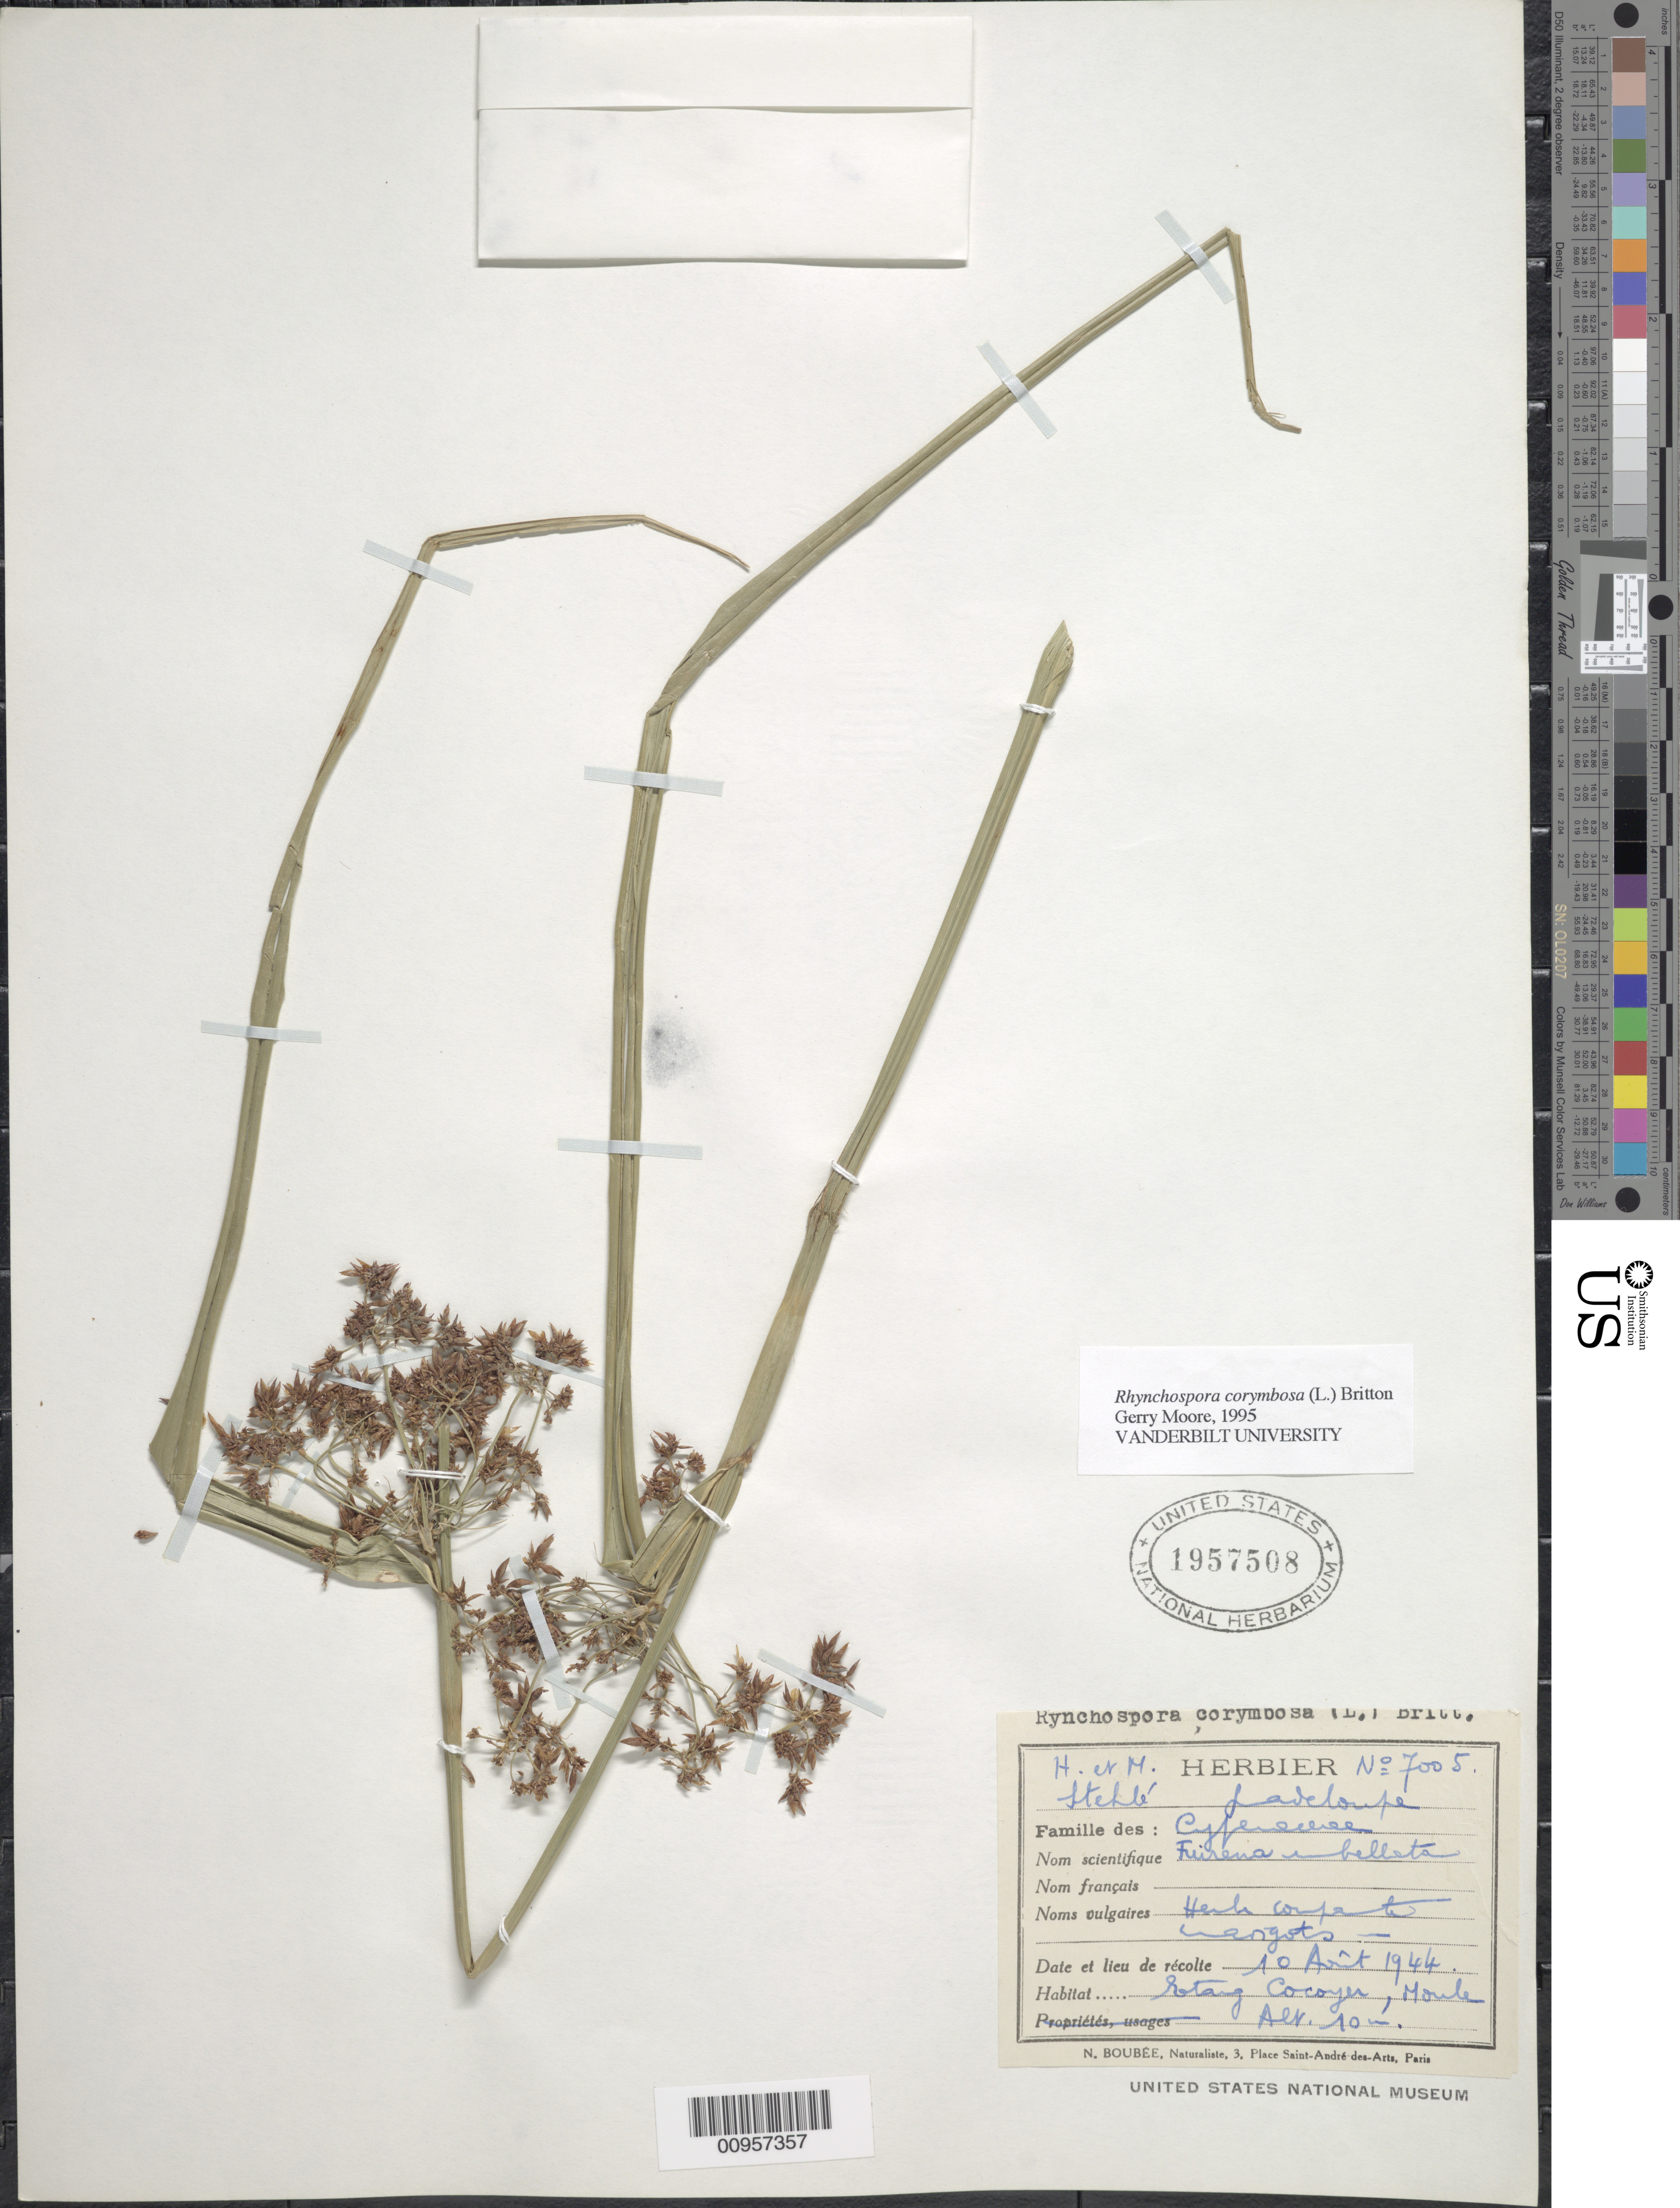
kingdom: Plantae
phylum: Tracheophyta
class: Liliopsida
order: Poales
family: Cyperaceae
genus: Rhynchospora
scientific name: Rhynchospora corymbosa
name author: (L.) Britton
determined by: Moore, G.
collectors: H. Stehlé & M. Stehlé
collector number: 7005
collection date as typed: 10 Aug 1944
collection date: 1944-08-10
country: Guadeloupe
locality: Etang Cocoyer, Moule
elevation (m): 10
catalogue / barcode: US 1957508